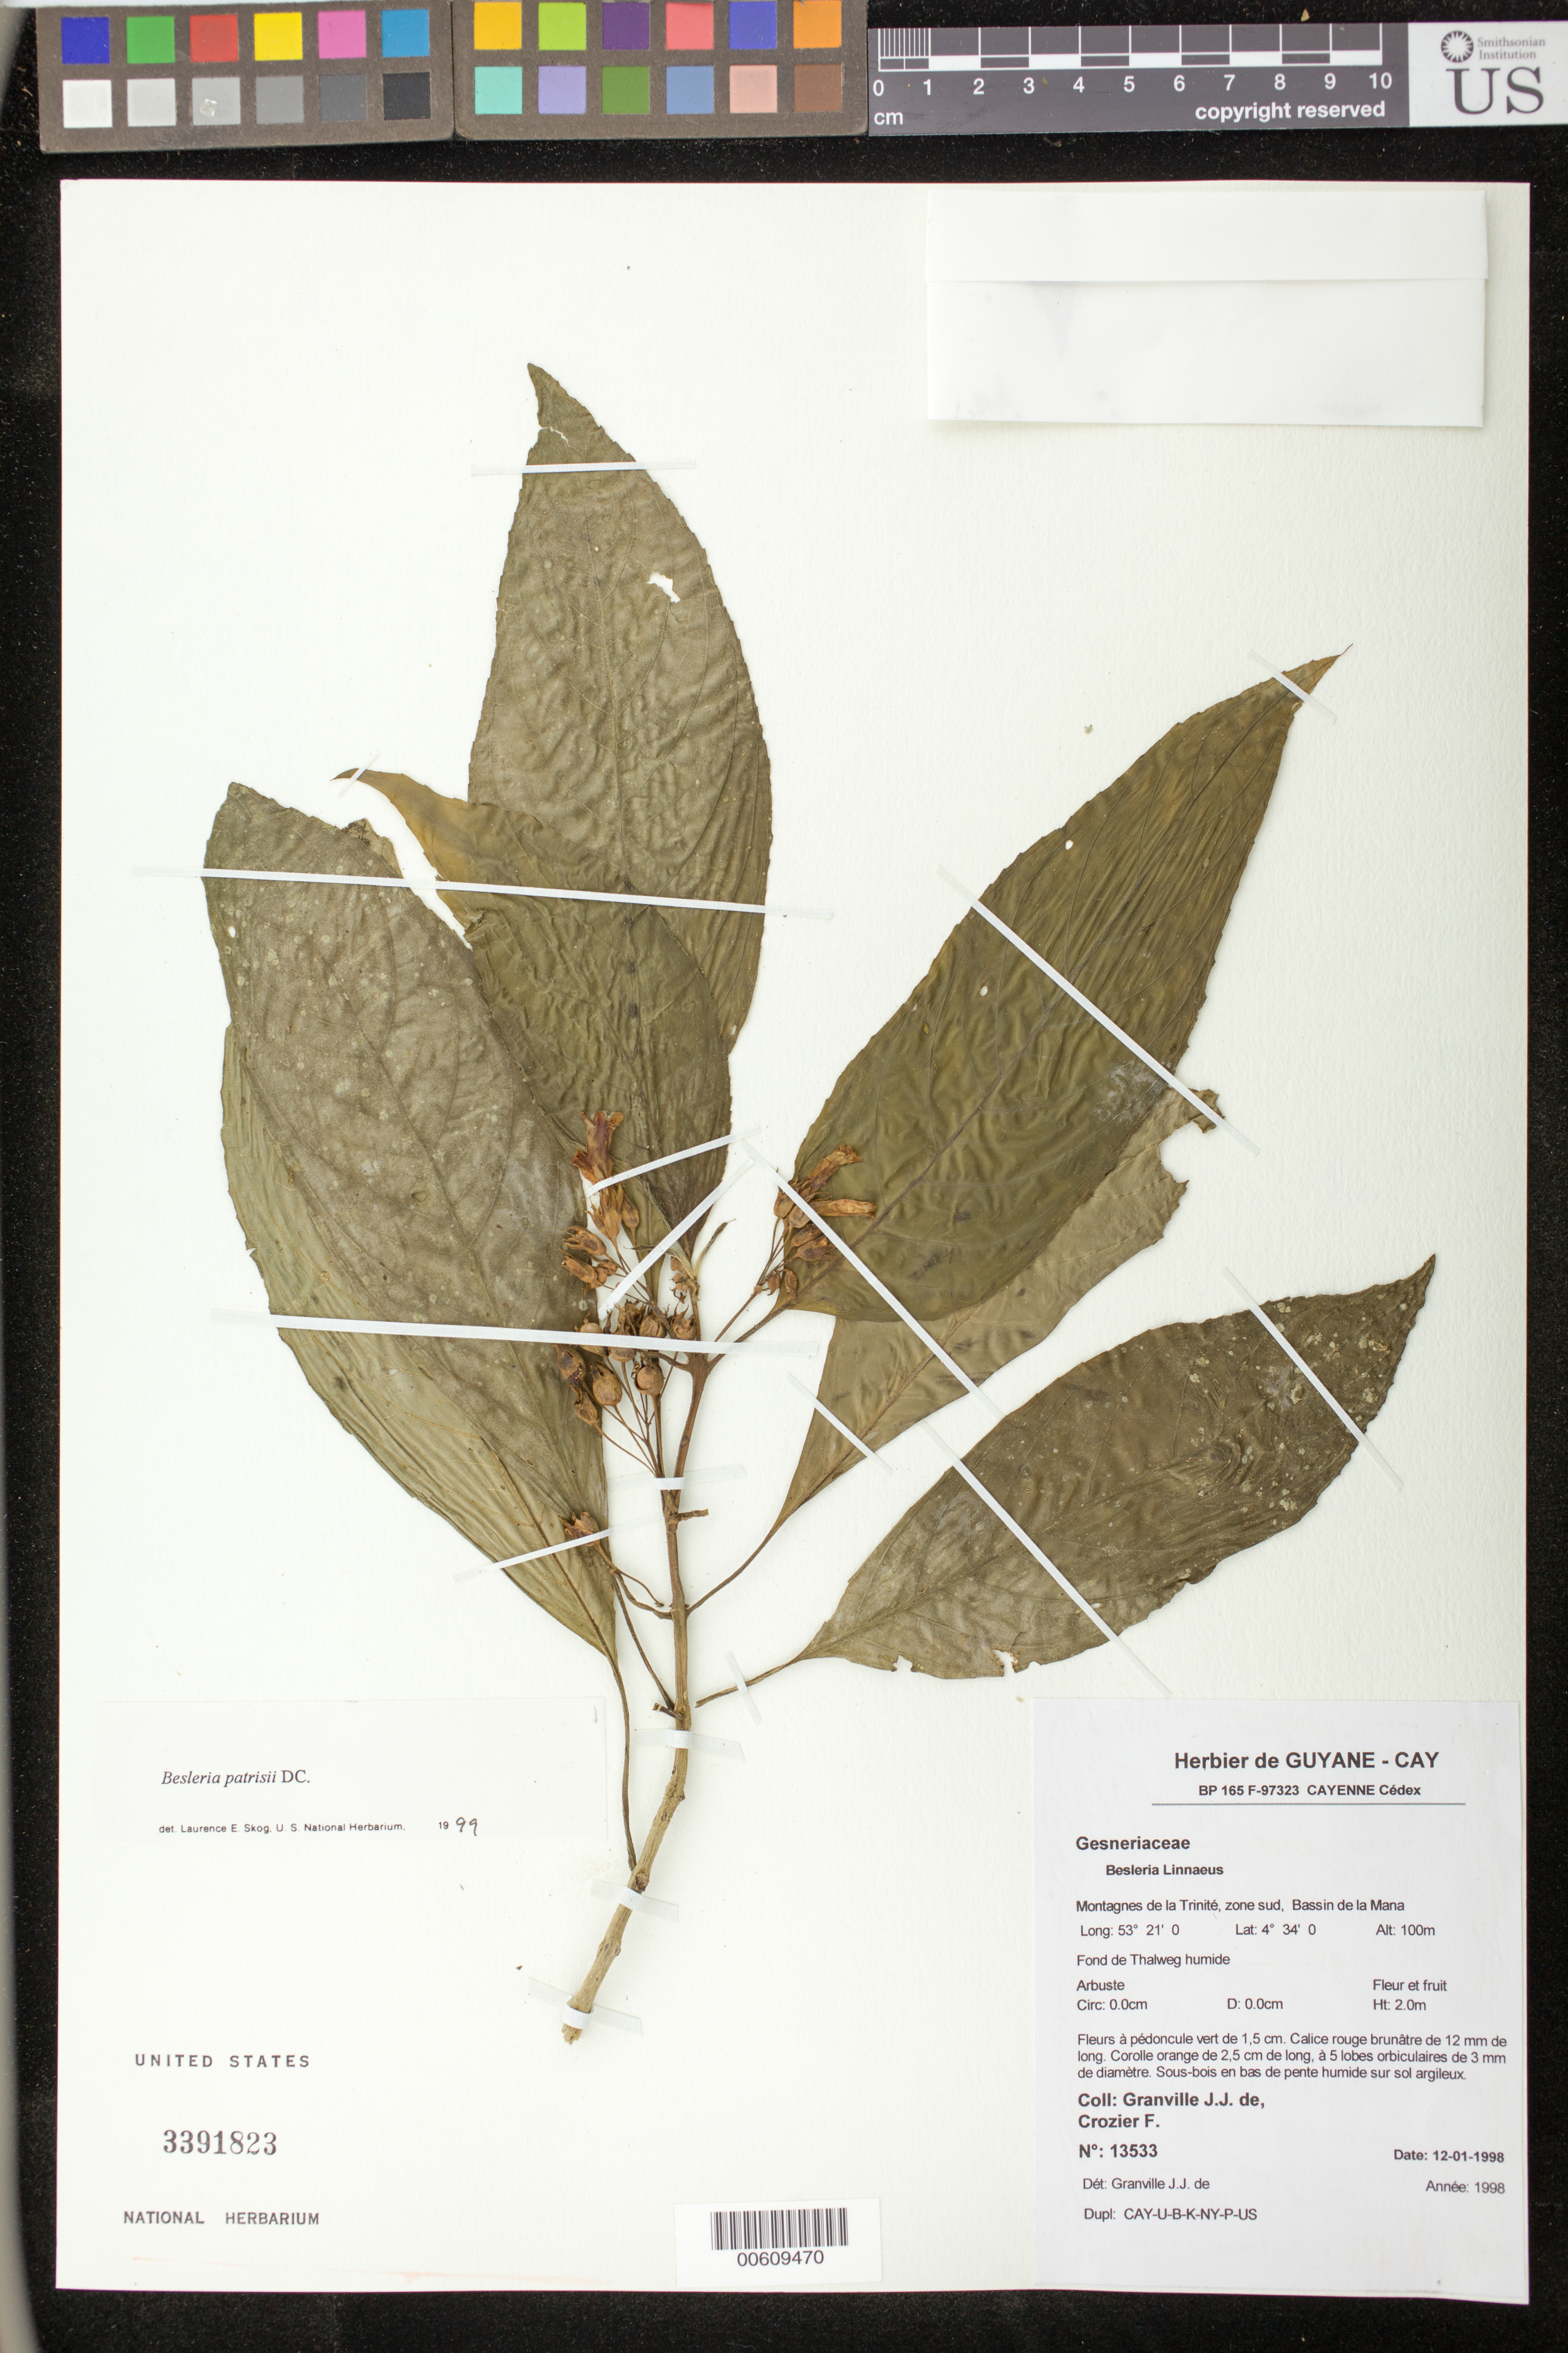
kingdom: Plantae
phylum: Tracheophyta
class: Magnoliopsida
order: Lamiales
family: Gesneriaceae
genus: Besleria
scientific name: Besleria patrisii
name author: DC.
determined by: Skog, Laurence E.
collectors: J.-J. de Granville & F. Crozier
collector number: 13533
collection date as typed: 12 Jan 1998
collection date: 1998-01-12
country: French Guiana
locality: Montagnes de la Trinité, zone sud, Bassin de la Mana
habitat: Fond de Thalweg humide, sous-bois en bas de pente humide sur sol argileux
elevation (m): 100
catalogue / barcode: US 3391823